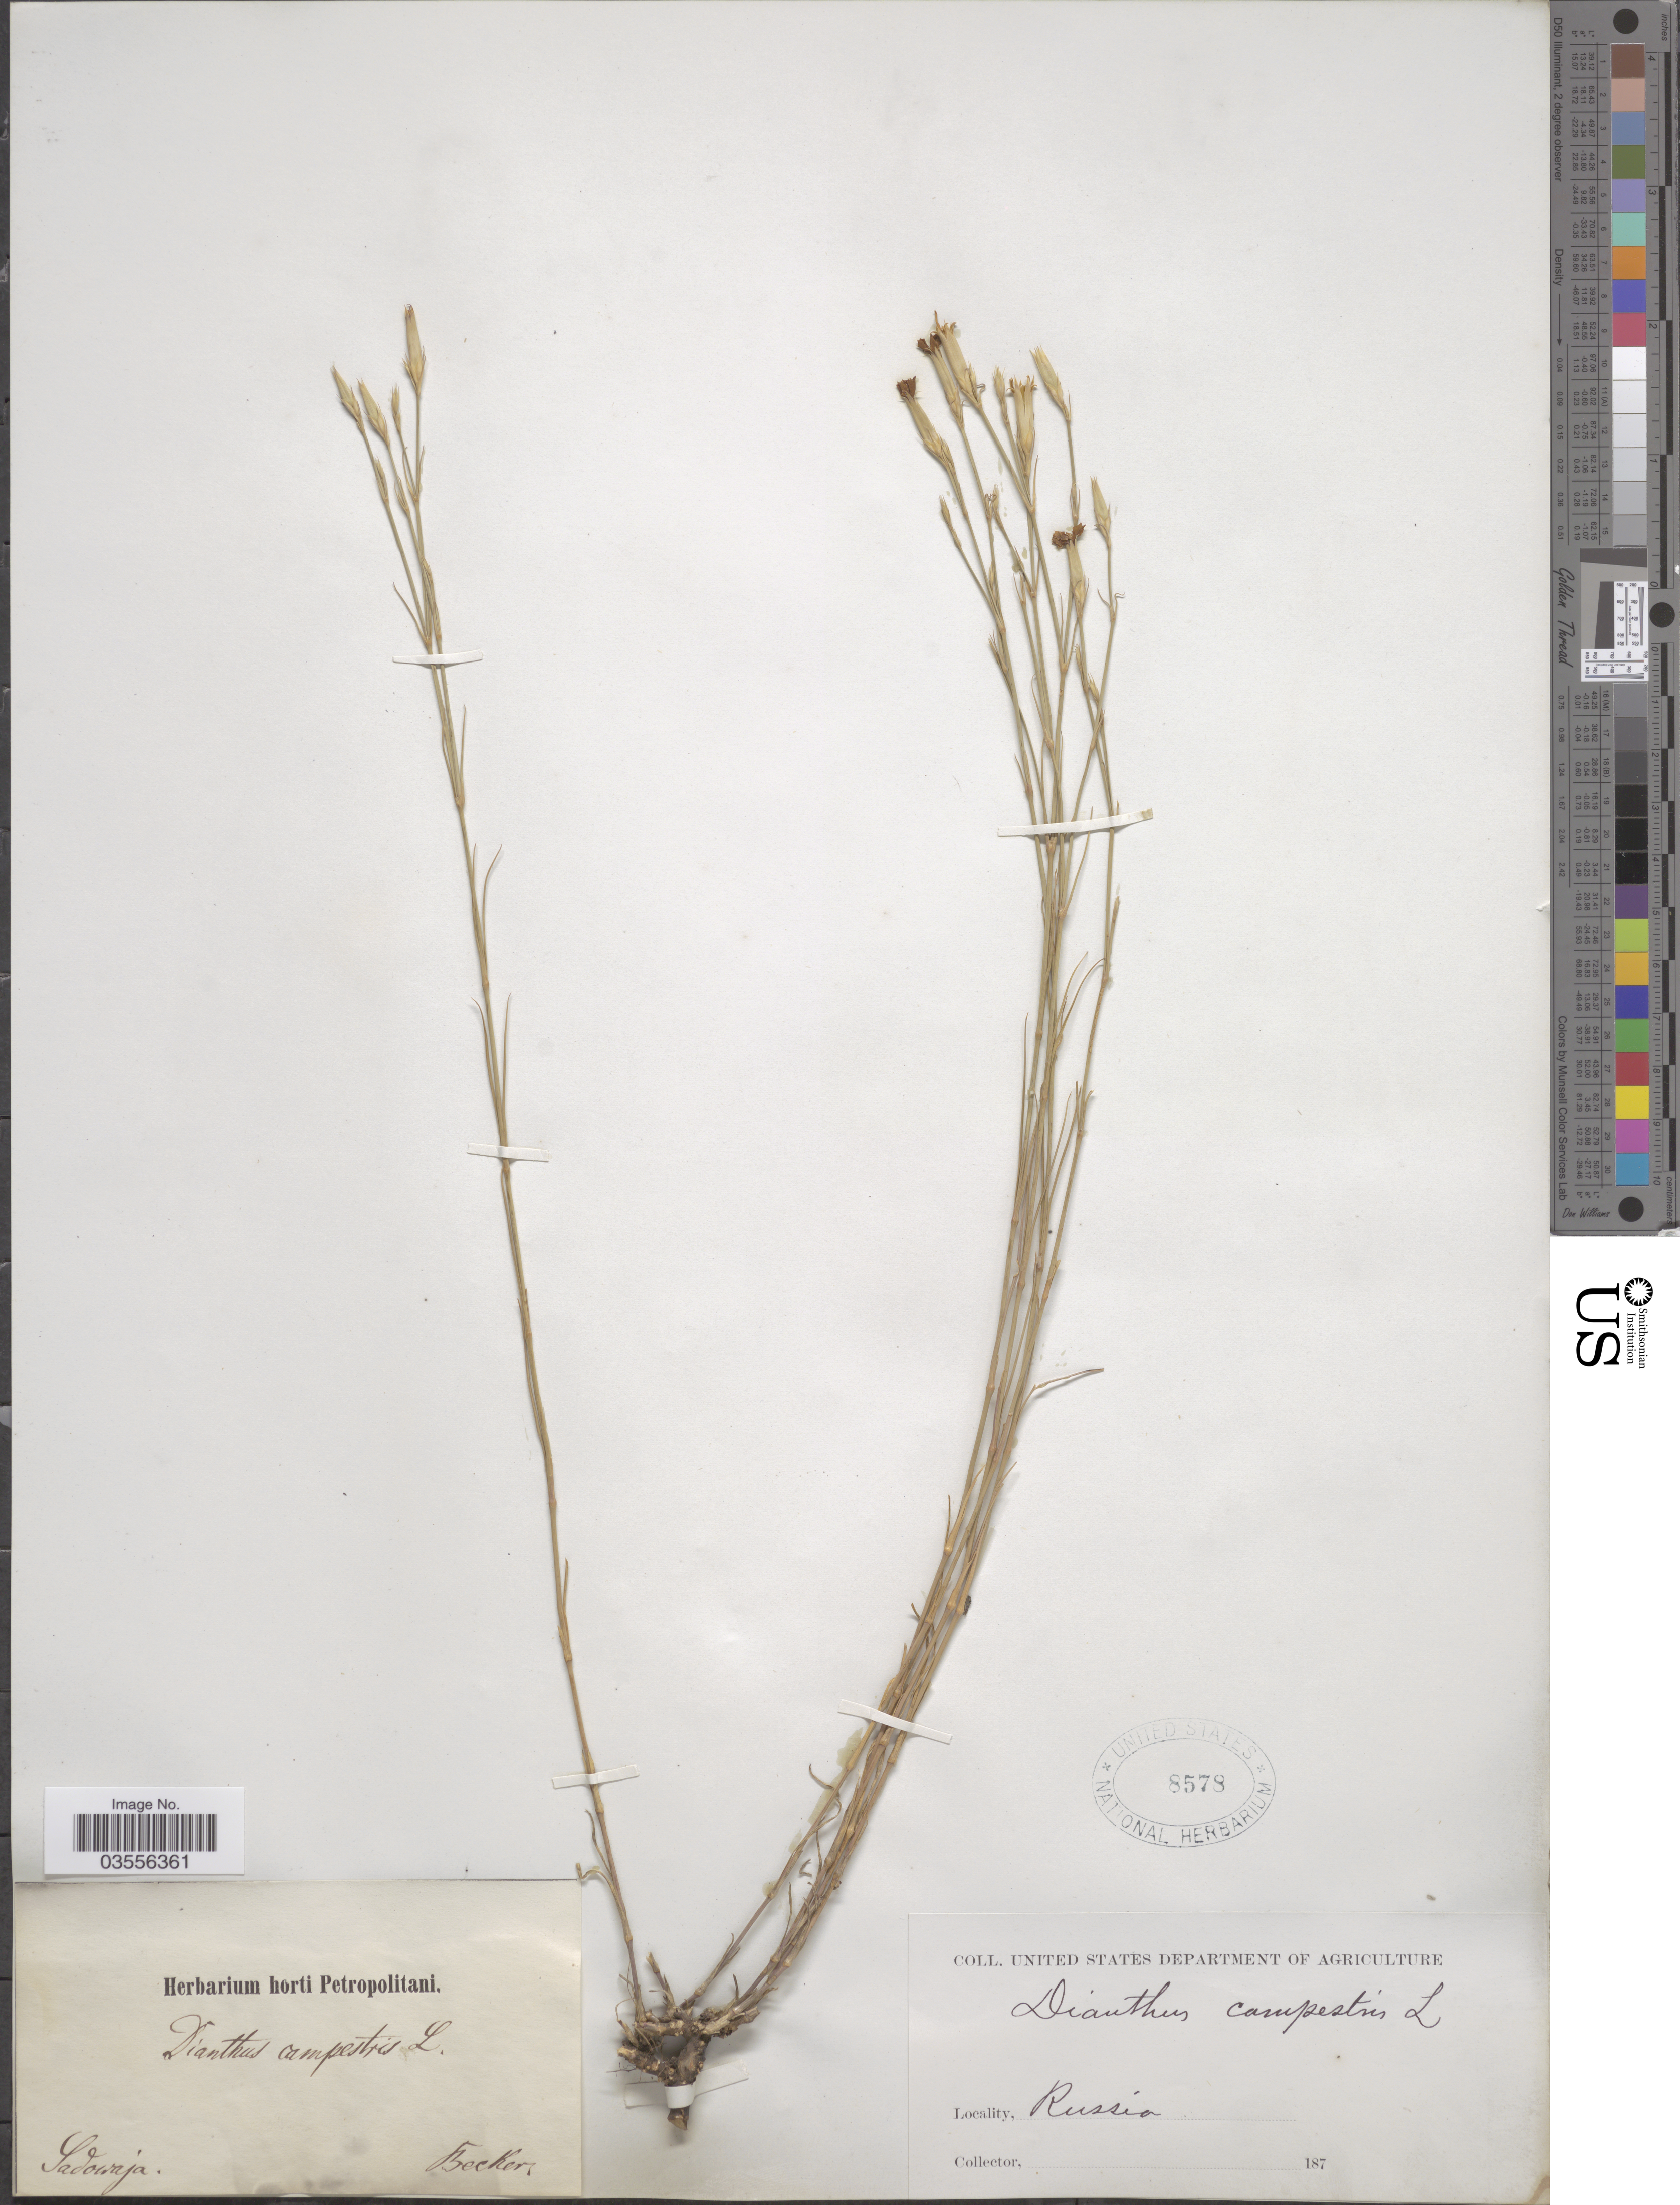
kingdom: Plantae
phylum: Tracheophyta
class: Magnoliopsida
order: Caryophyllales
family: Caryophyllaceae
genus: Dianthus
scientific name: Dianthus campestris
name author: M. Bieb.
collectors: -. Becker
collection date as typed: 187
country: Russian Federation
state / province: St. Petersburg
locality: Russia. Sadowaja.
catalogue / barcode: US 8578